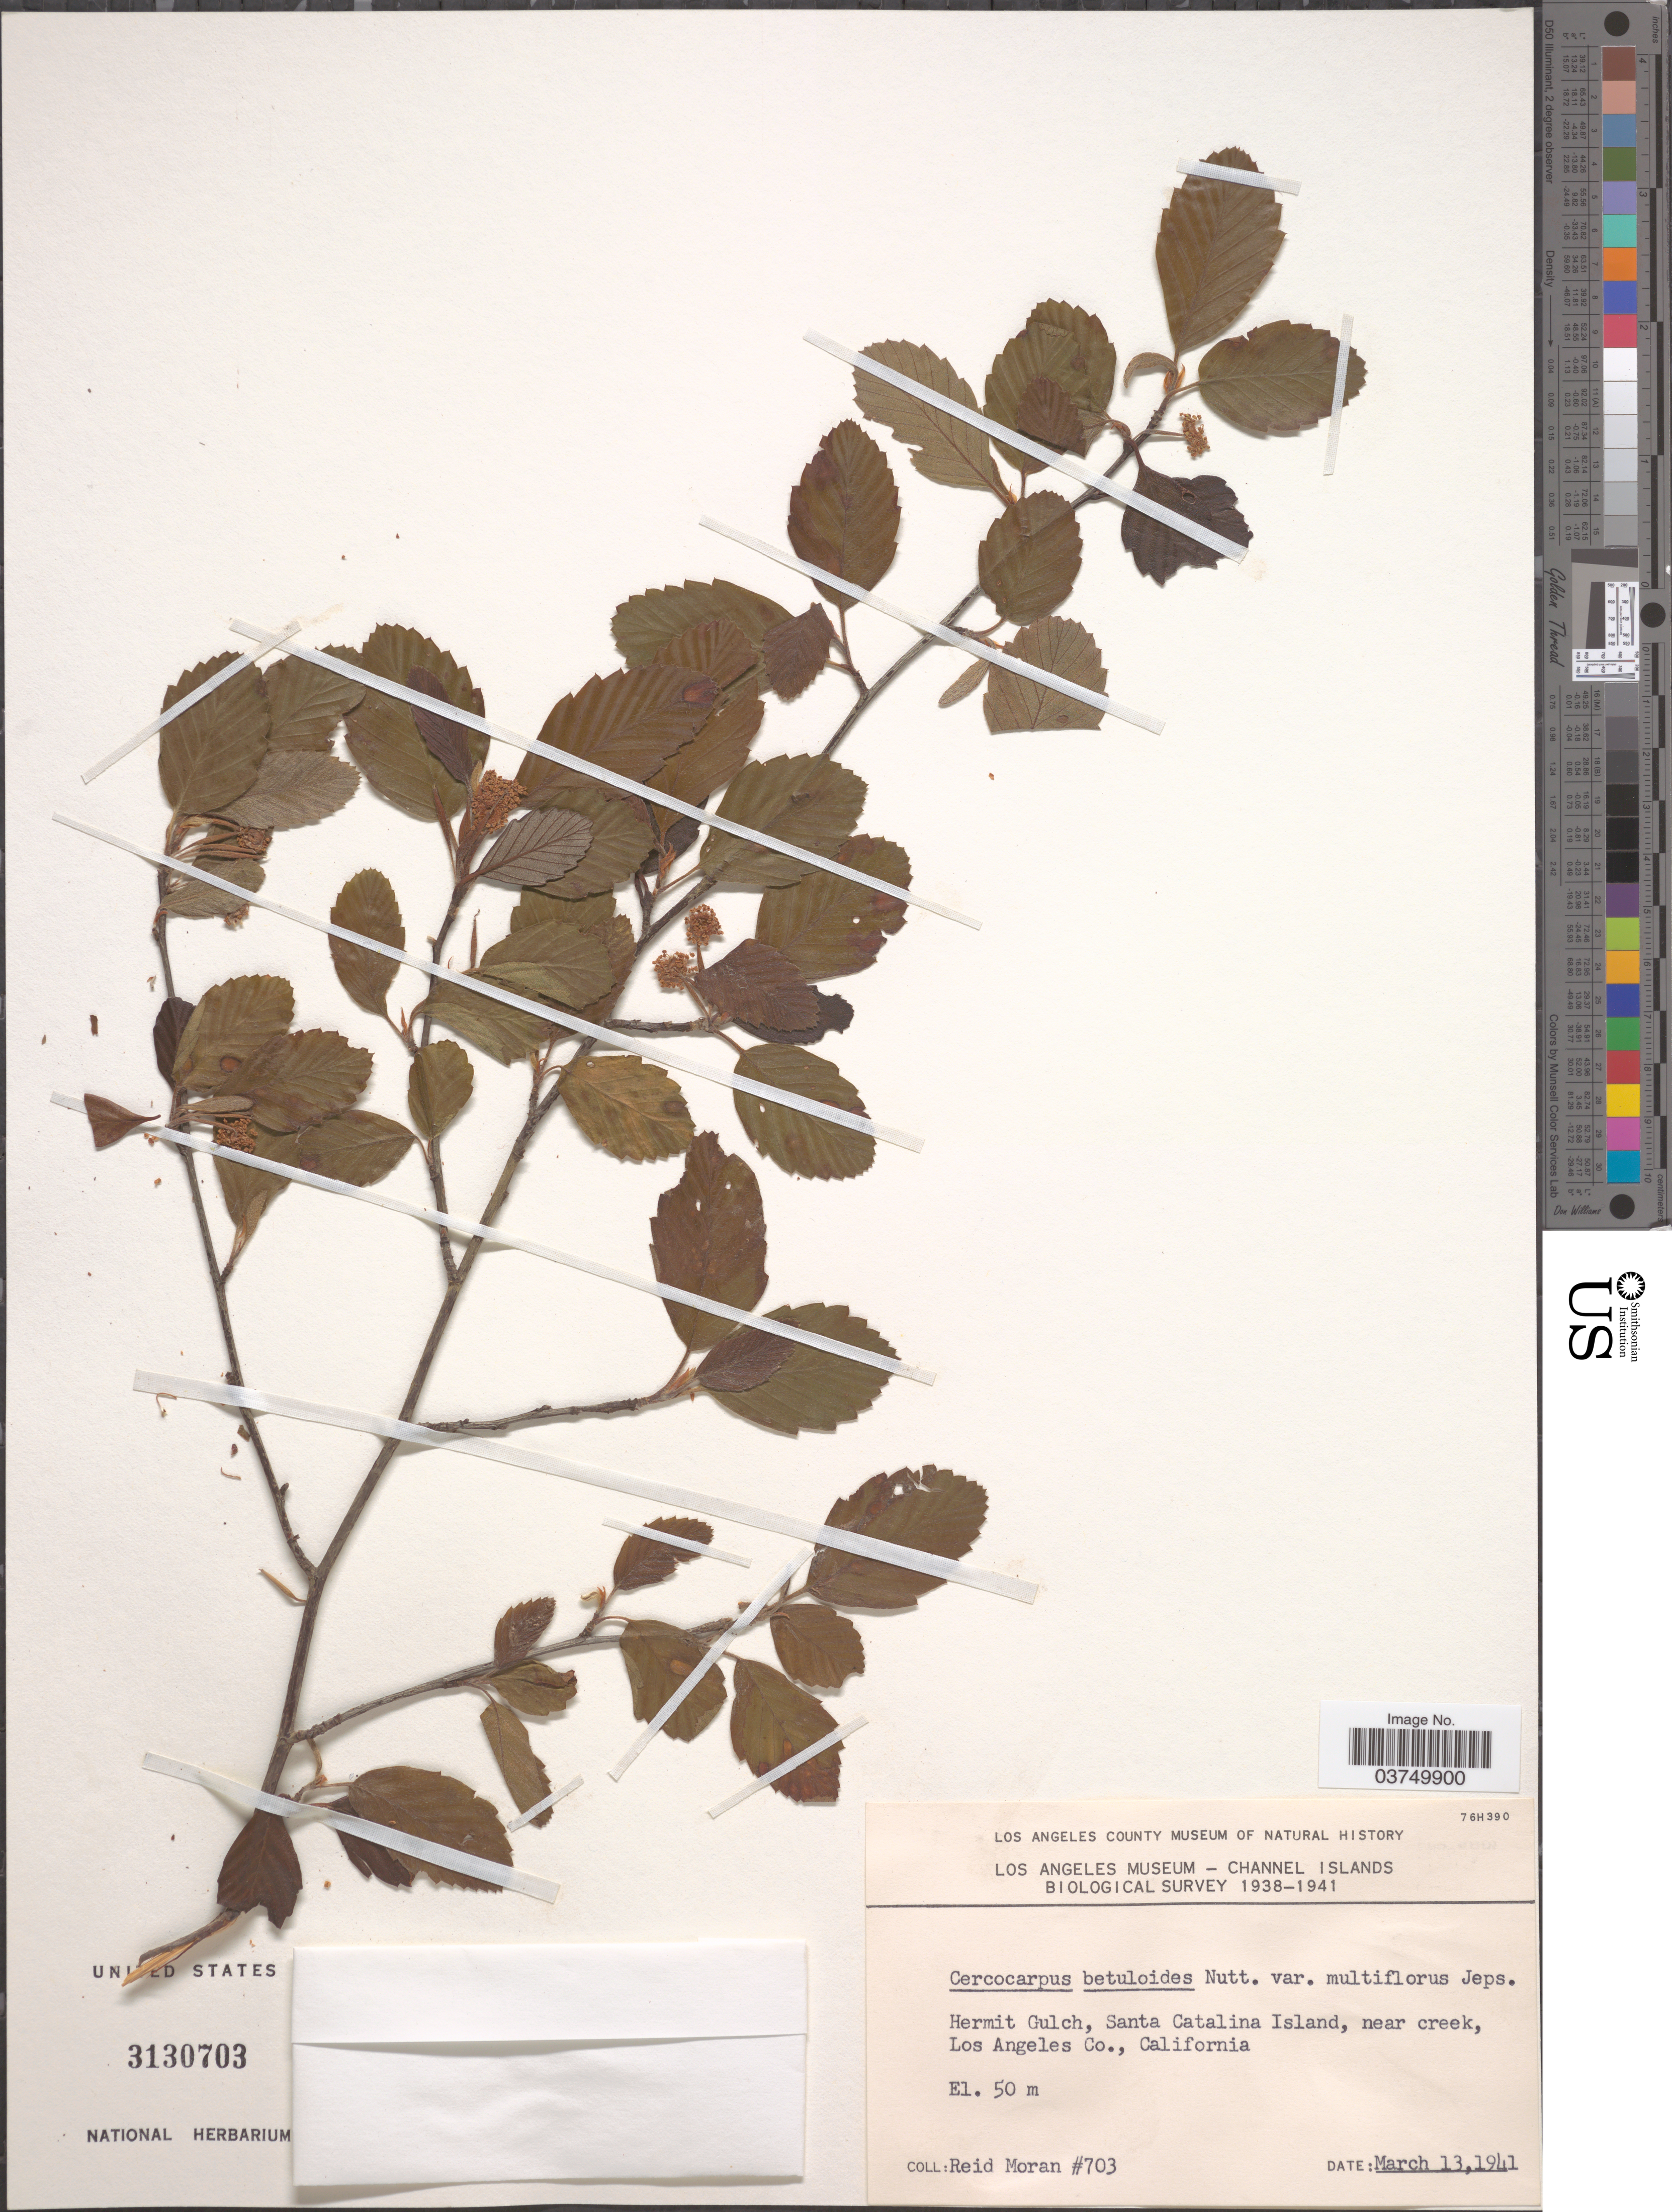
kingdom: Plantae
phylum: Tracheophyta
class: Magnoliopsida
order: Rosales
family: Rosaceae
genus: Cercocarpus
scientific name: Cercocarpus betuloides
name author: Nutt.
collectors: R. Moran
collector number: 703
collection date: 1941-03-13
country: United States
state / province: California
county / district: Los Angeles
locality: Hermit Gulch, Santa Catalina Island, near creek, Los Angeles Co.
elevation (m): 50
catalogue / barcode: US 3130703